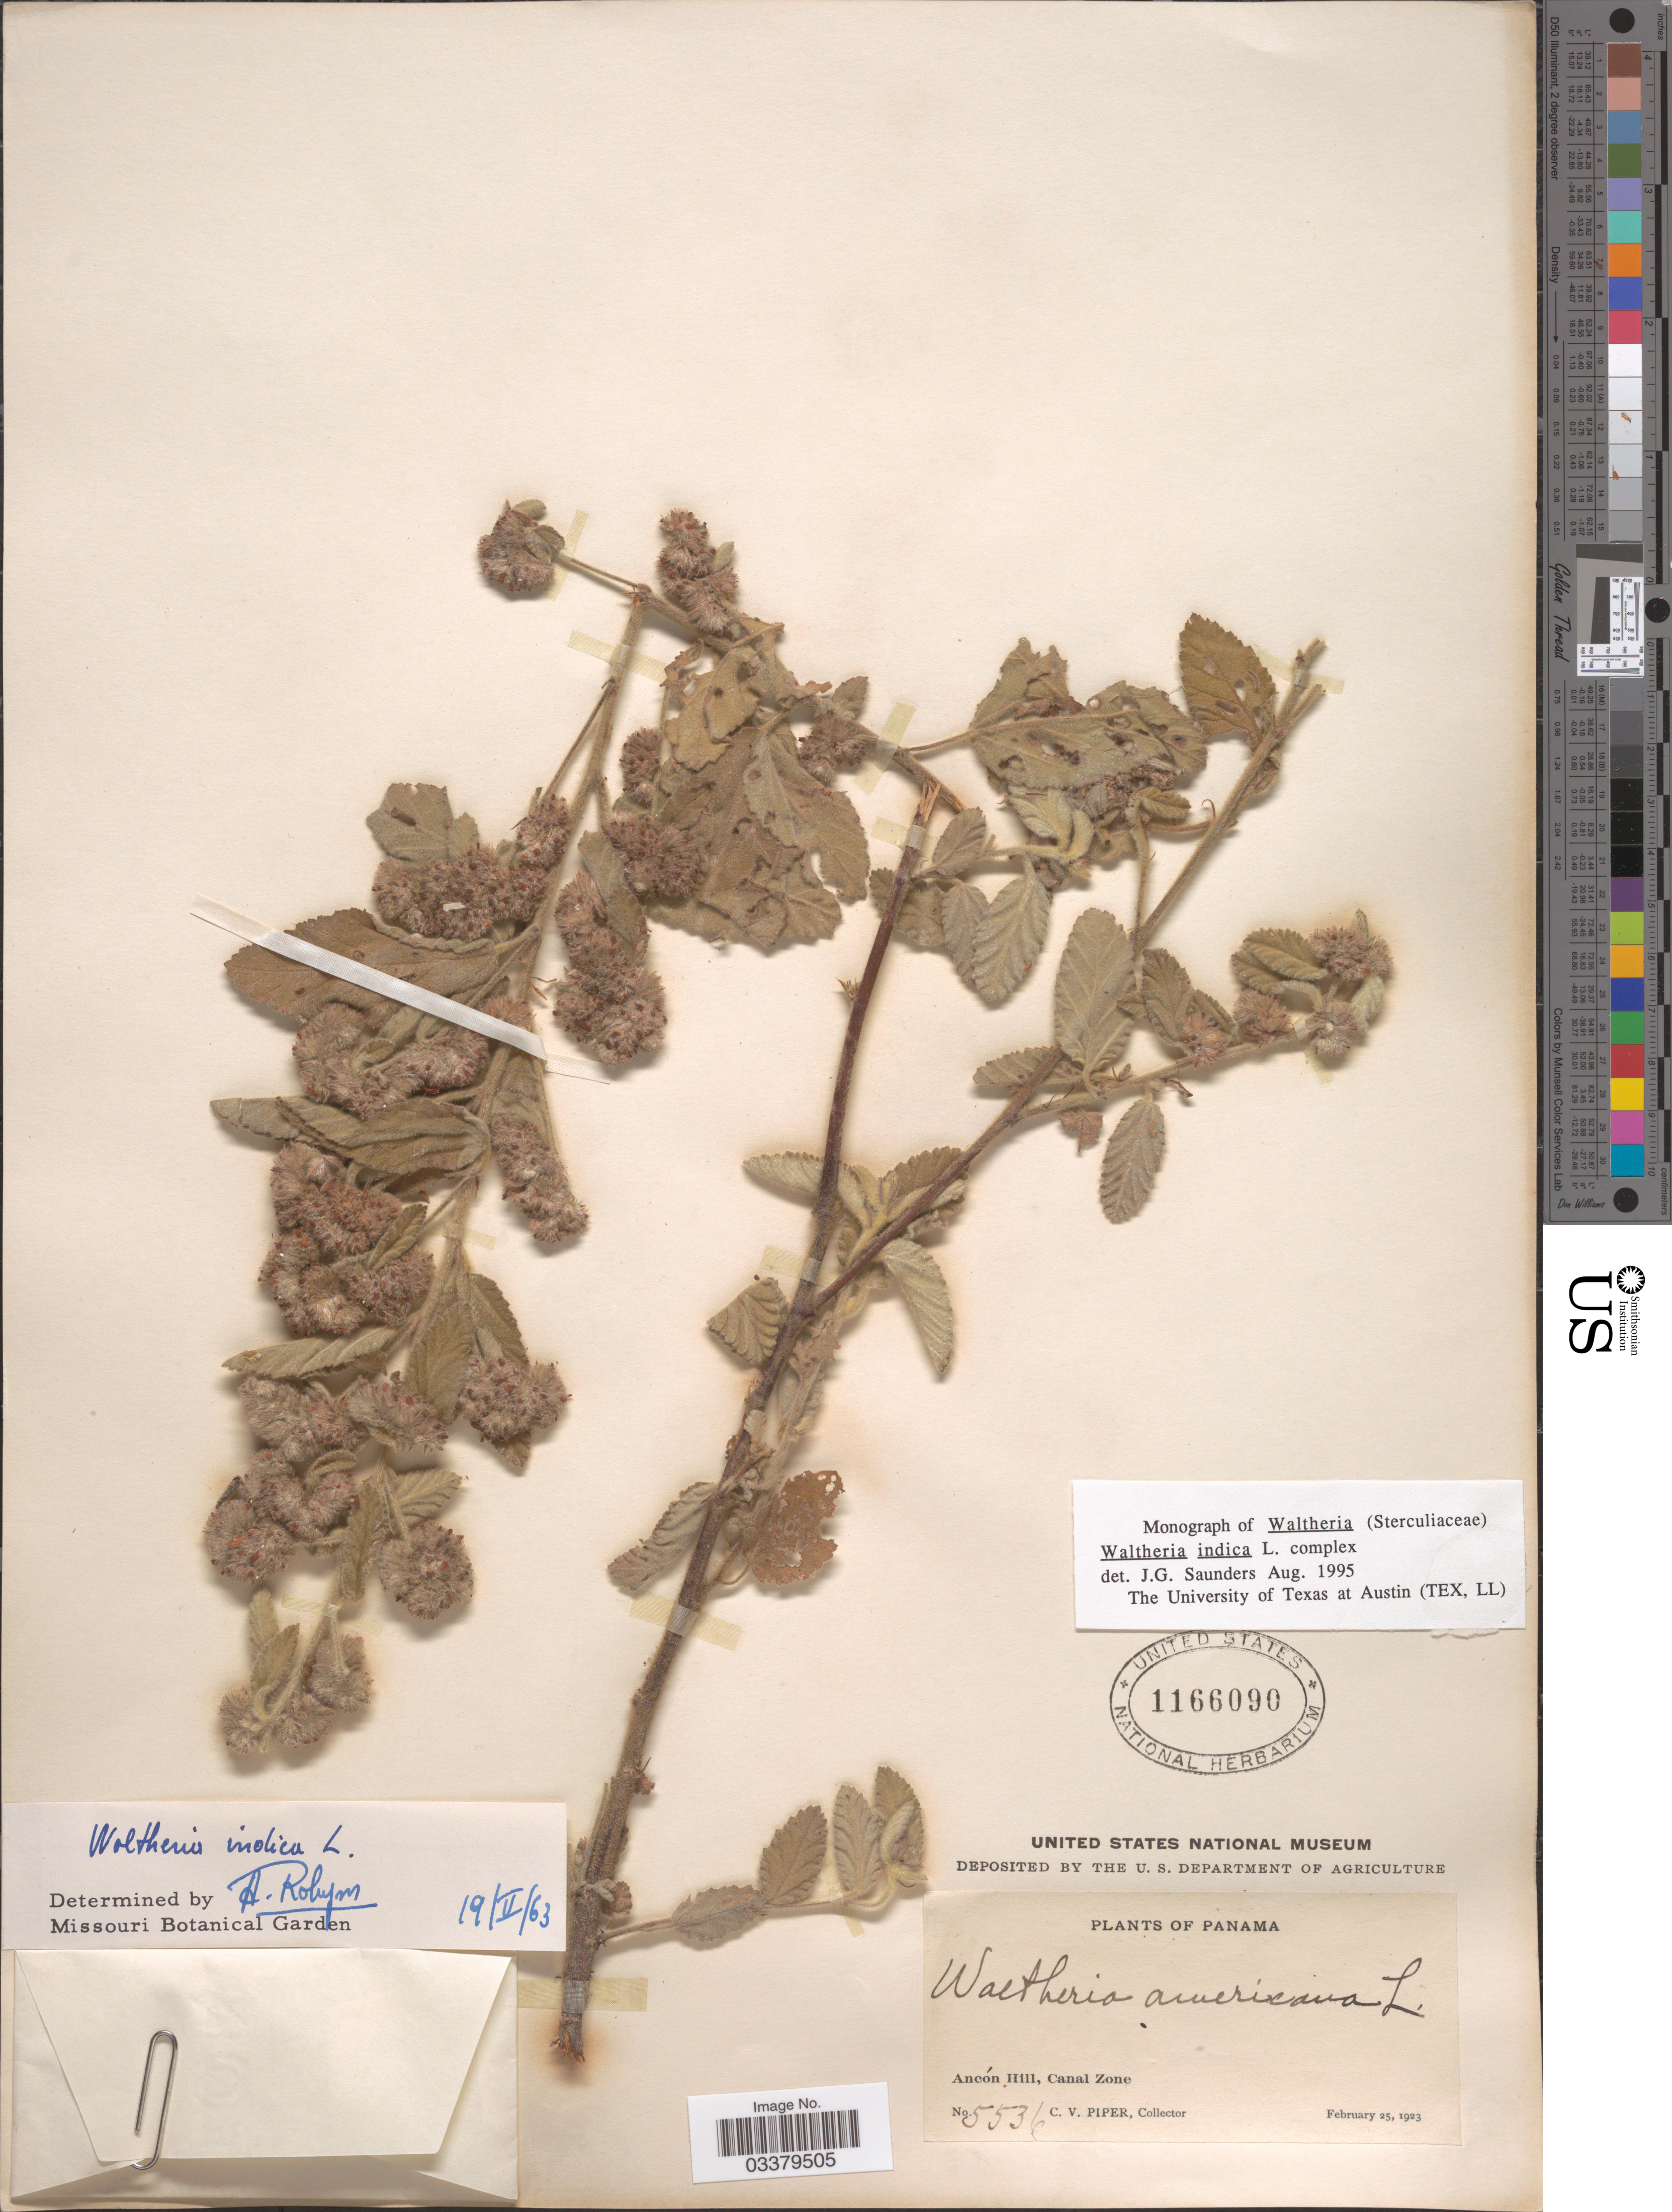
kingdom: Plantae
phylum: Tracheophyta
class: Magnoliopsida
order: Malvales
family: Malvaceae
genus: Waltheria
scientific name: Waltheria indica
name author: L.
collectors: C. V. Piper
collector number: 5536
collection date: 1923-02-25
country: Panama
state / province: Colón / Panamá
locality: Ancón Hill, Canal Zone.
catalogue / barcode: US 1166090